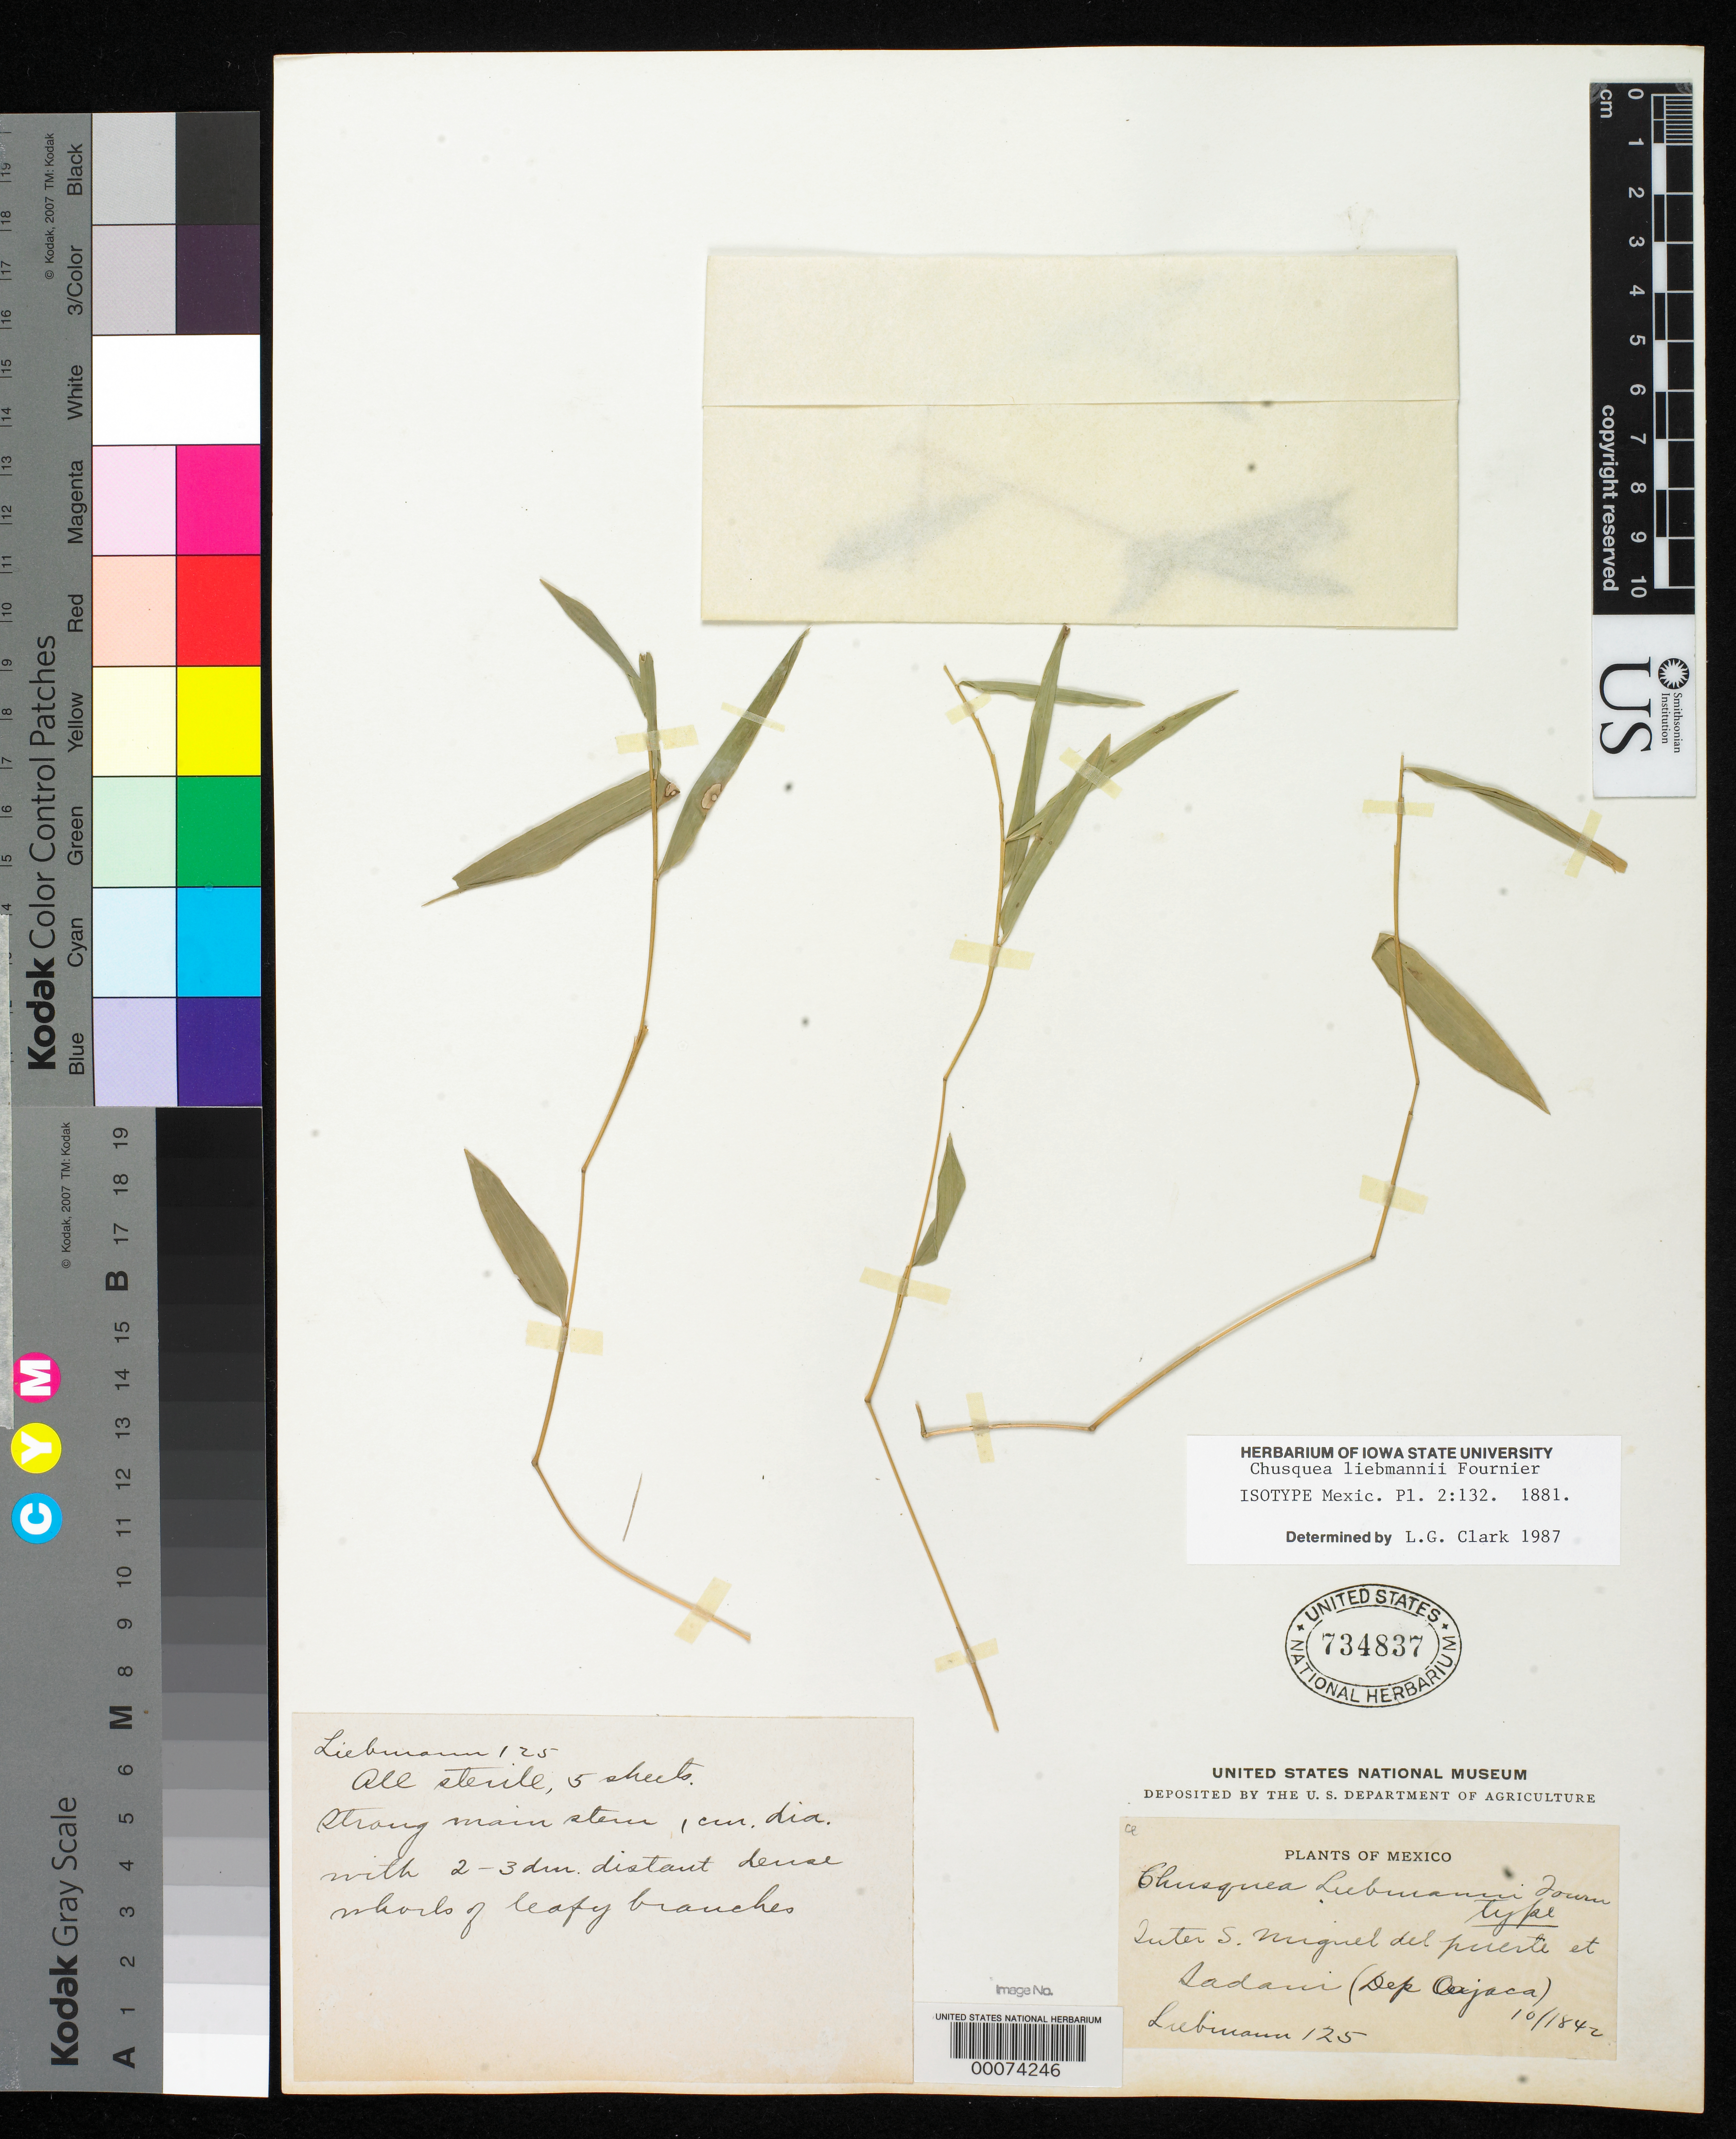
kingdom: Plantae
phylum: Tracheophyta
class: Liliopsida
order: Poales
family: Poaceae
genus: Chusquea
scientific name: Chusquea liebmannii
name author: E. Fourn.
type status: Type Fragment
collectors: F. M. Liebmann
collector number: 125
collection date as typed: Oct 1842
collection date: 1842-10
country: Mexico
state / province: Oaxaca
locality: Between San Miguel del Puente and Sadani.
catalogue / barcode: US 734837